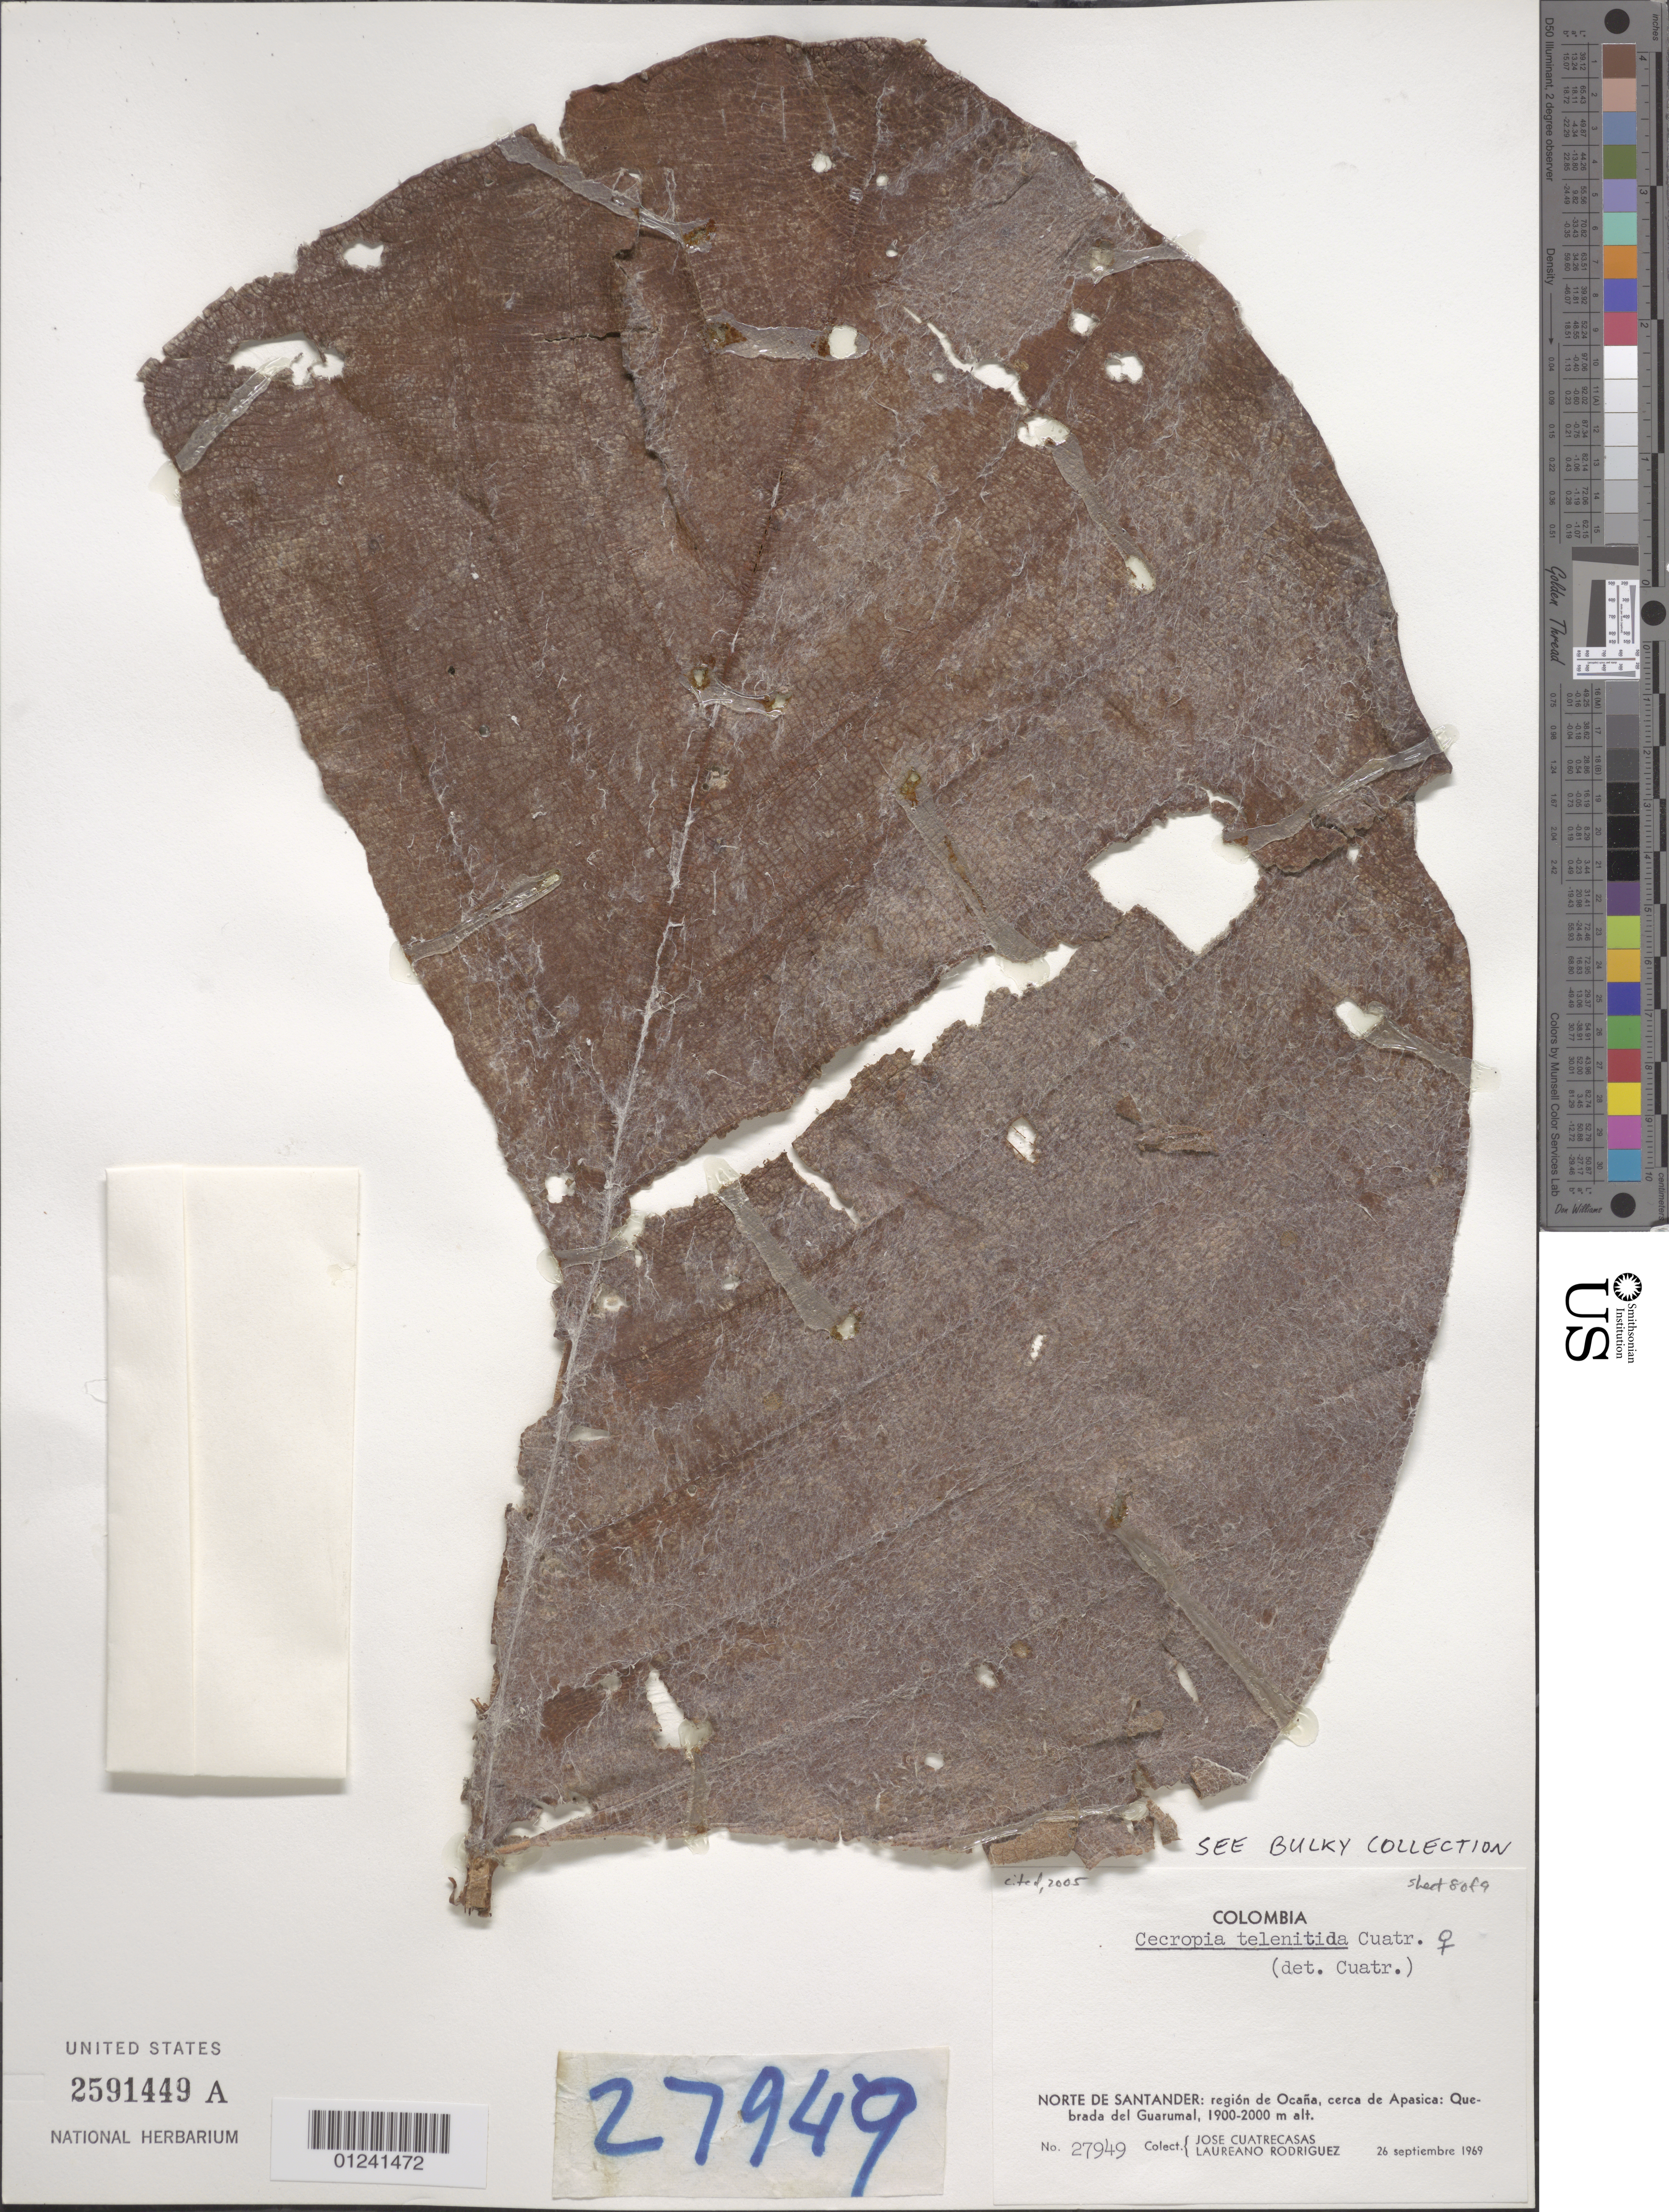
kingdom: Plantae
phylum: Tracheophyta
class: Magnoliopsida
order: Rosales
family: Urticaceae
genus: Cecropia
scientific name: Cecropia telenitida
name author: Cuatrec.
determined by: Cuatrecasas, J.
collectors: J. Cuatrecasas & L. Rodriguez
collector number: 27949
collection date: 1969-09-26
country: Colombia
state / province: Norte de Santander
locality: Región de Ocaña, Cercanías de Apasica; quebrada del Guarumal.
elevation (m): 1900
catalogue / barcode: US 2591449A